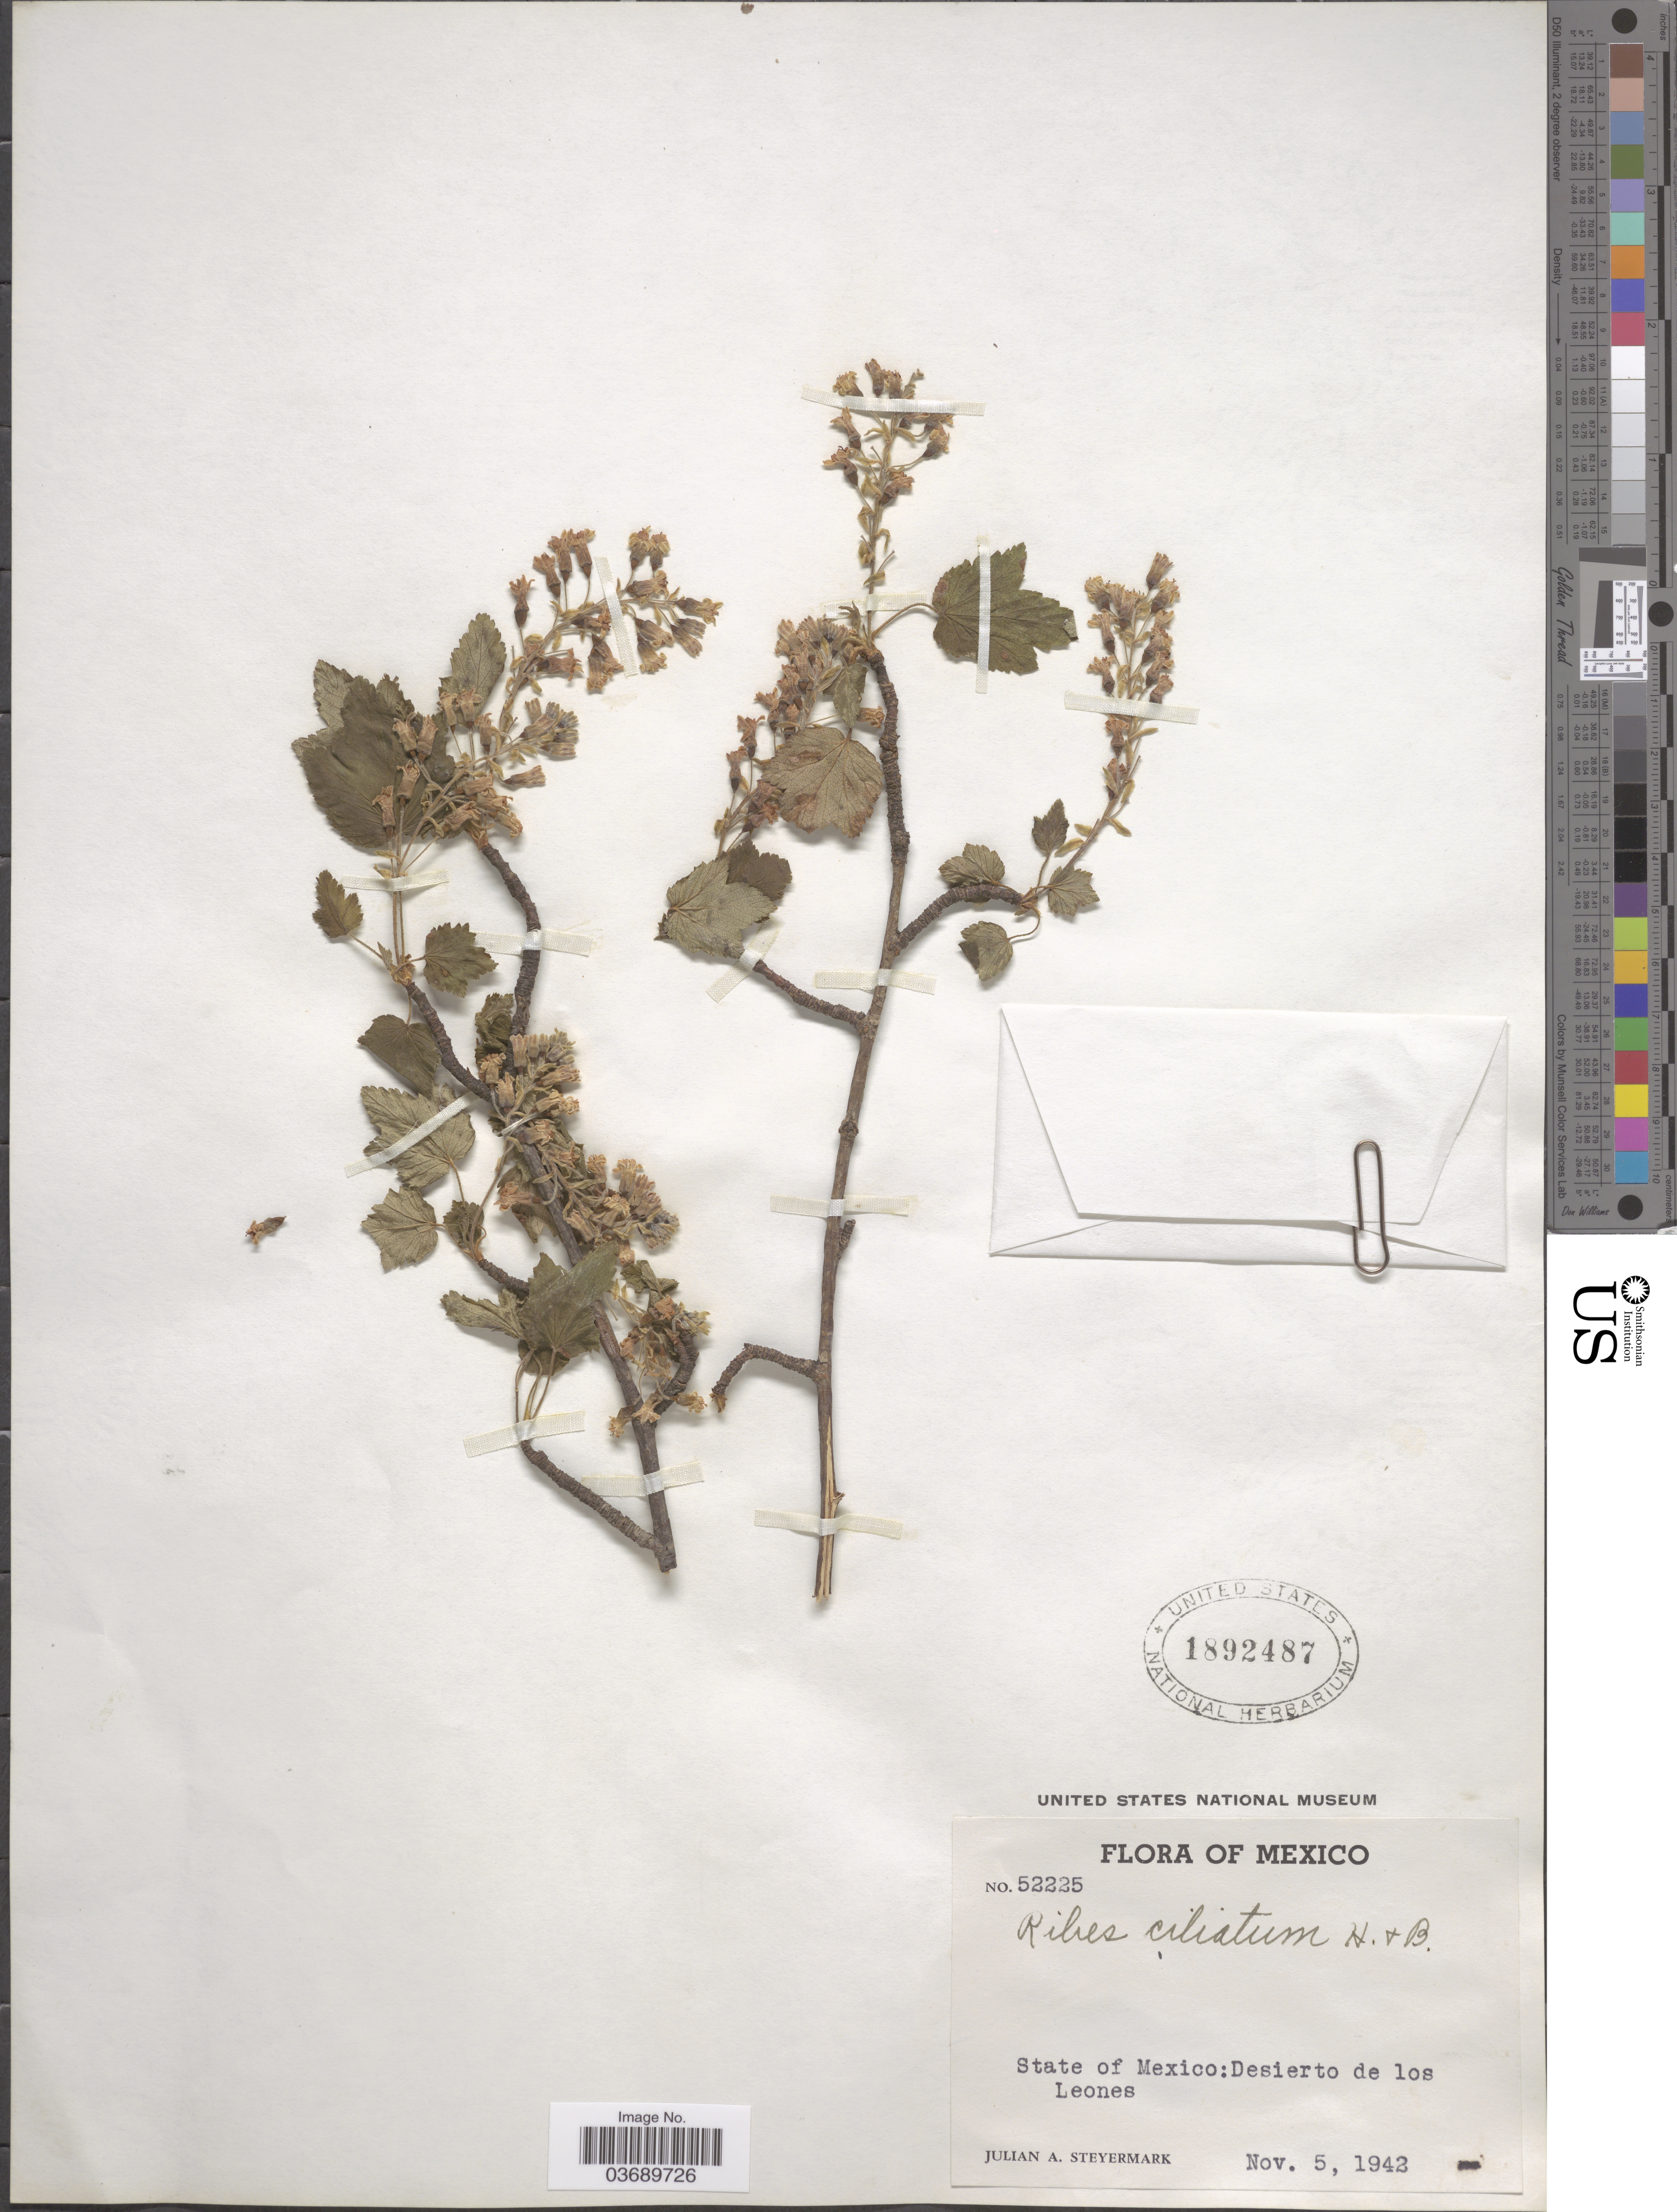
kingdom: Plantae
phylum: Tracheophyta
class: Magnoliopsida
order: Saxifragales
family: Grossulariaceae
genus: Ribes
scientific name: Ribes ciliatum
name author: Humb. & Bonpl. ex Roem. & Schult.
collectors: J. Steyermark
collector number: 52225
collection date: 1942-11-05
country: Mexico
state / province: México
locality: State of Mexico: Desierto de los Leones.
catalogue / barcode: US 1892487